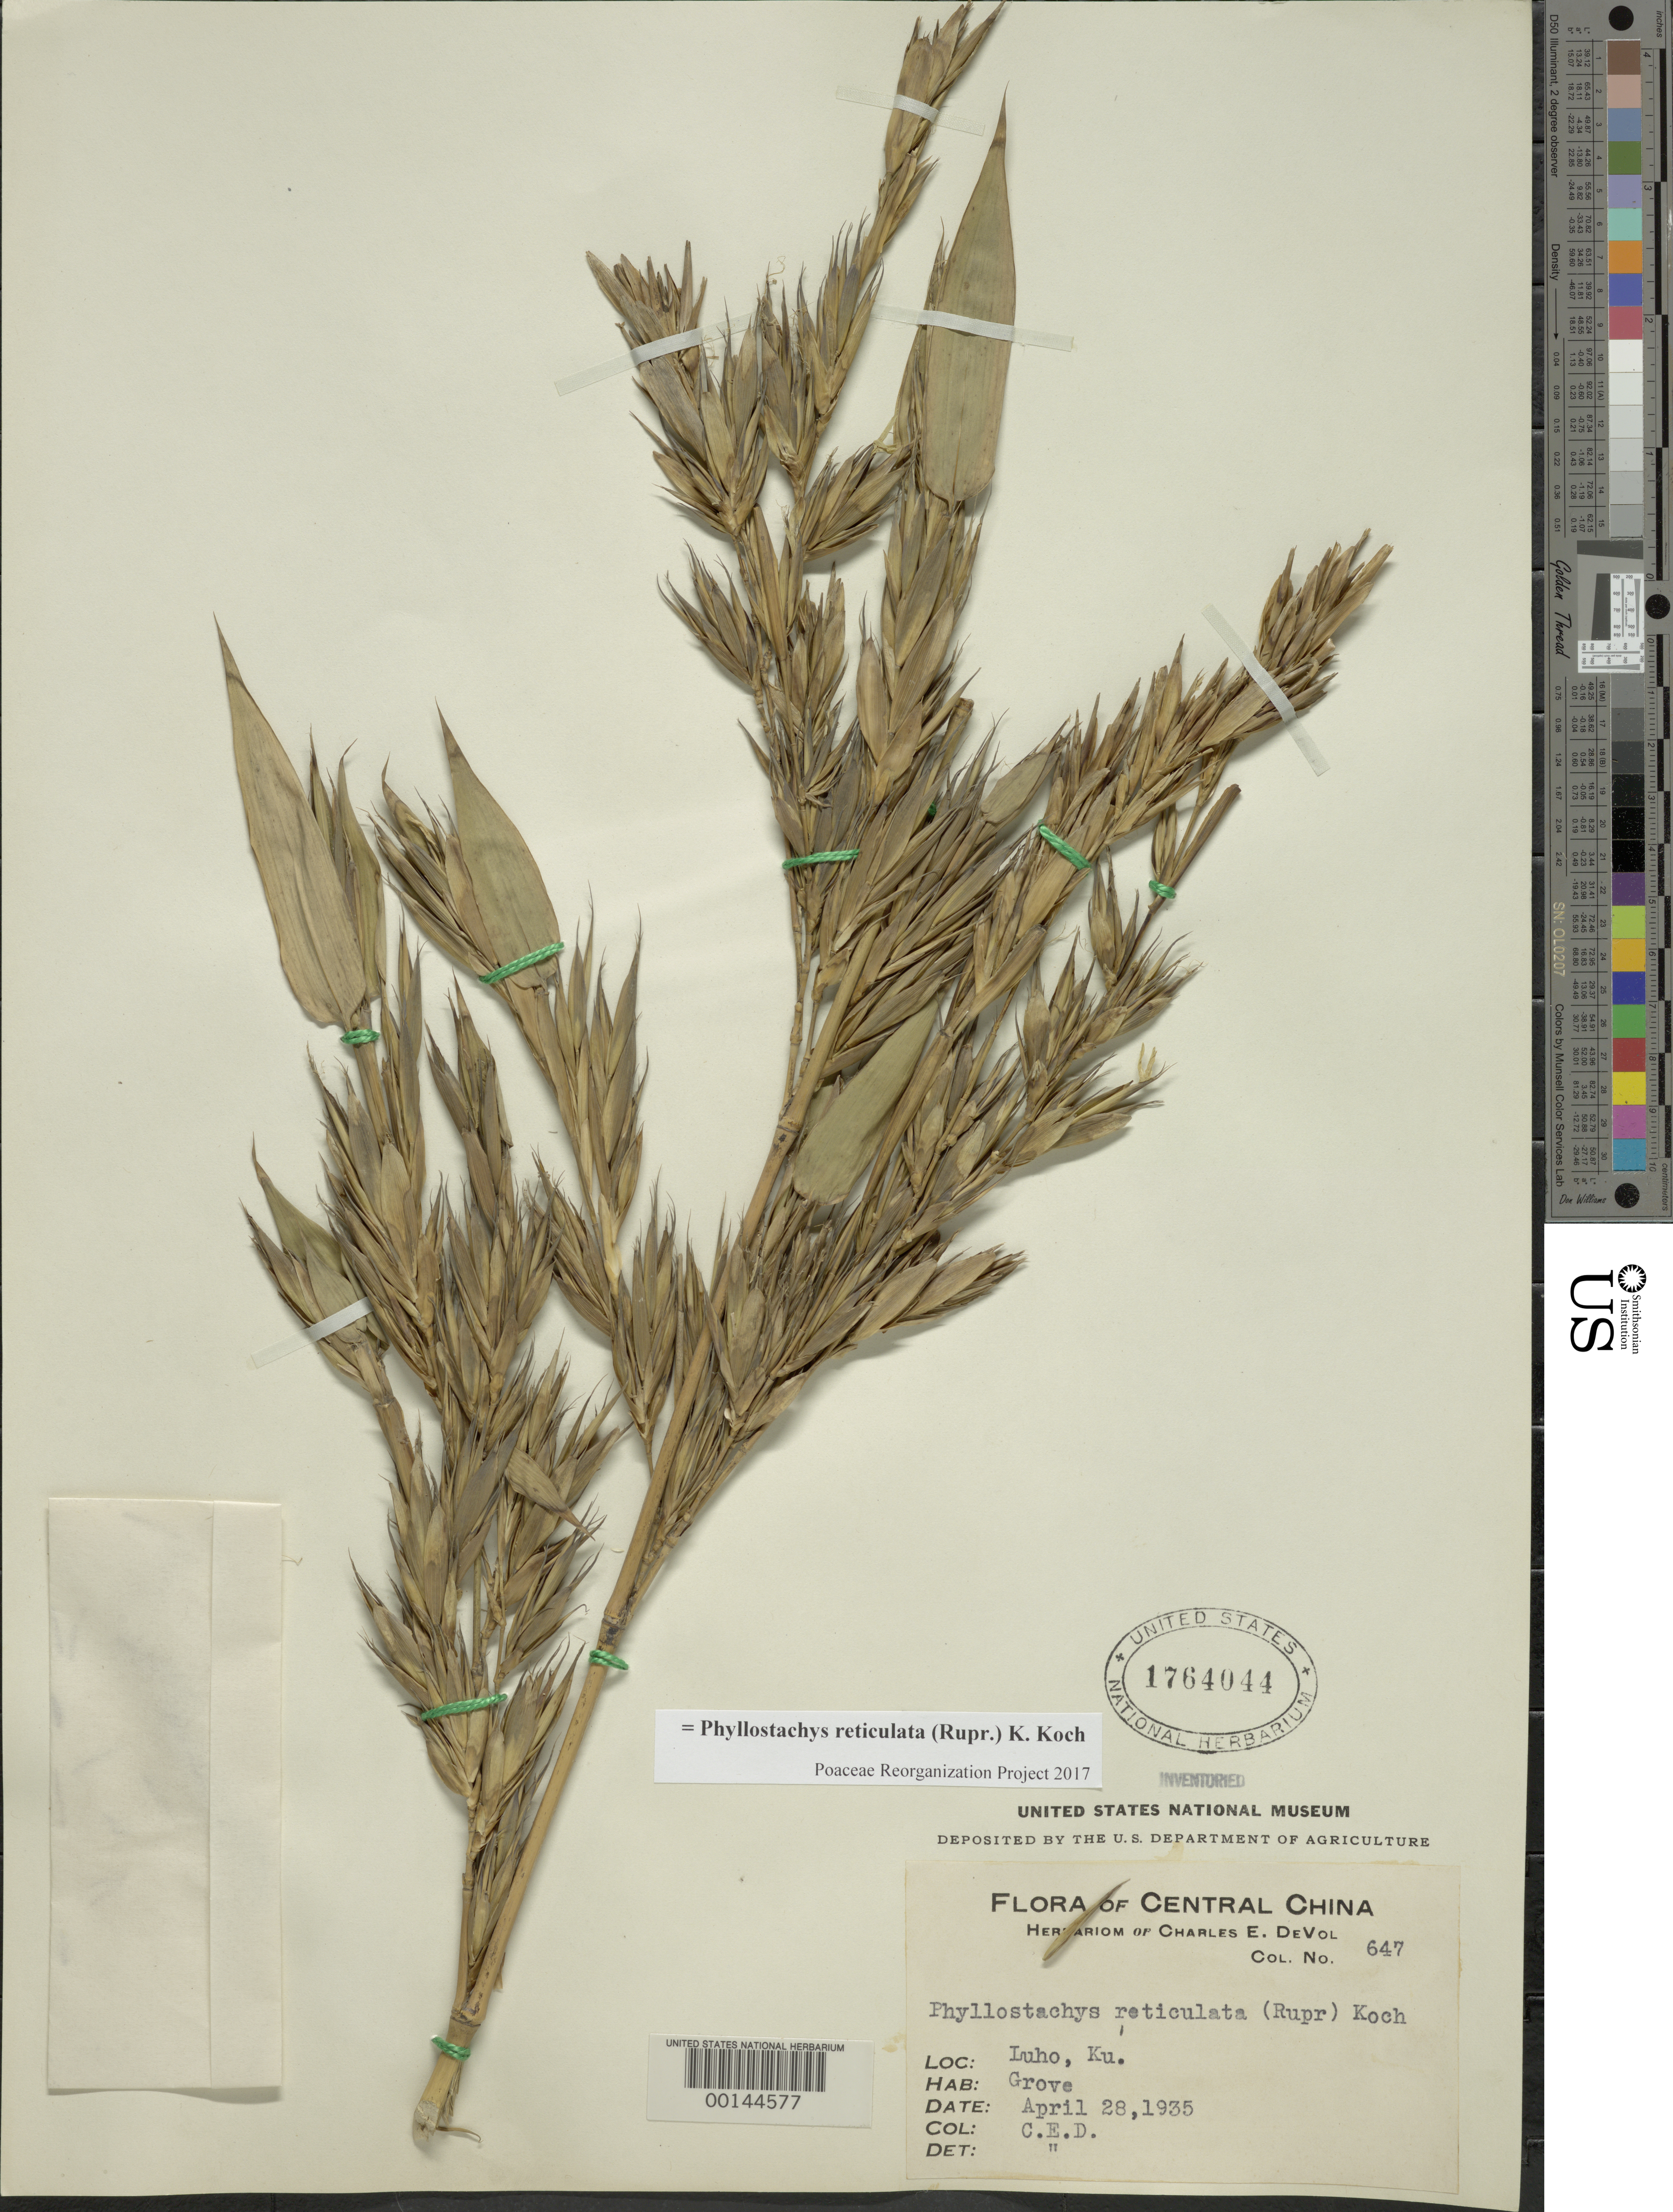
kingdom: Plantae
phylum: Tracheophyta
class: Liliopsida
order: Poales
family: Poaceae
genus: Phyllostachys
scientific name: Phyllostachys reticulata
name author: (Rupr.) K. Koch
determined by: Poaceae Reorganization Project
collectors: C. E. De Vol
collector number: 647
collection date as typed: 28 Apr 1935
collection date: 1935-04-28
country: China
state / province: Jiangsu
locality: Luho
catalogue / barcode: US 1764044